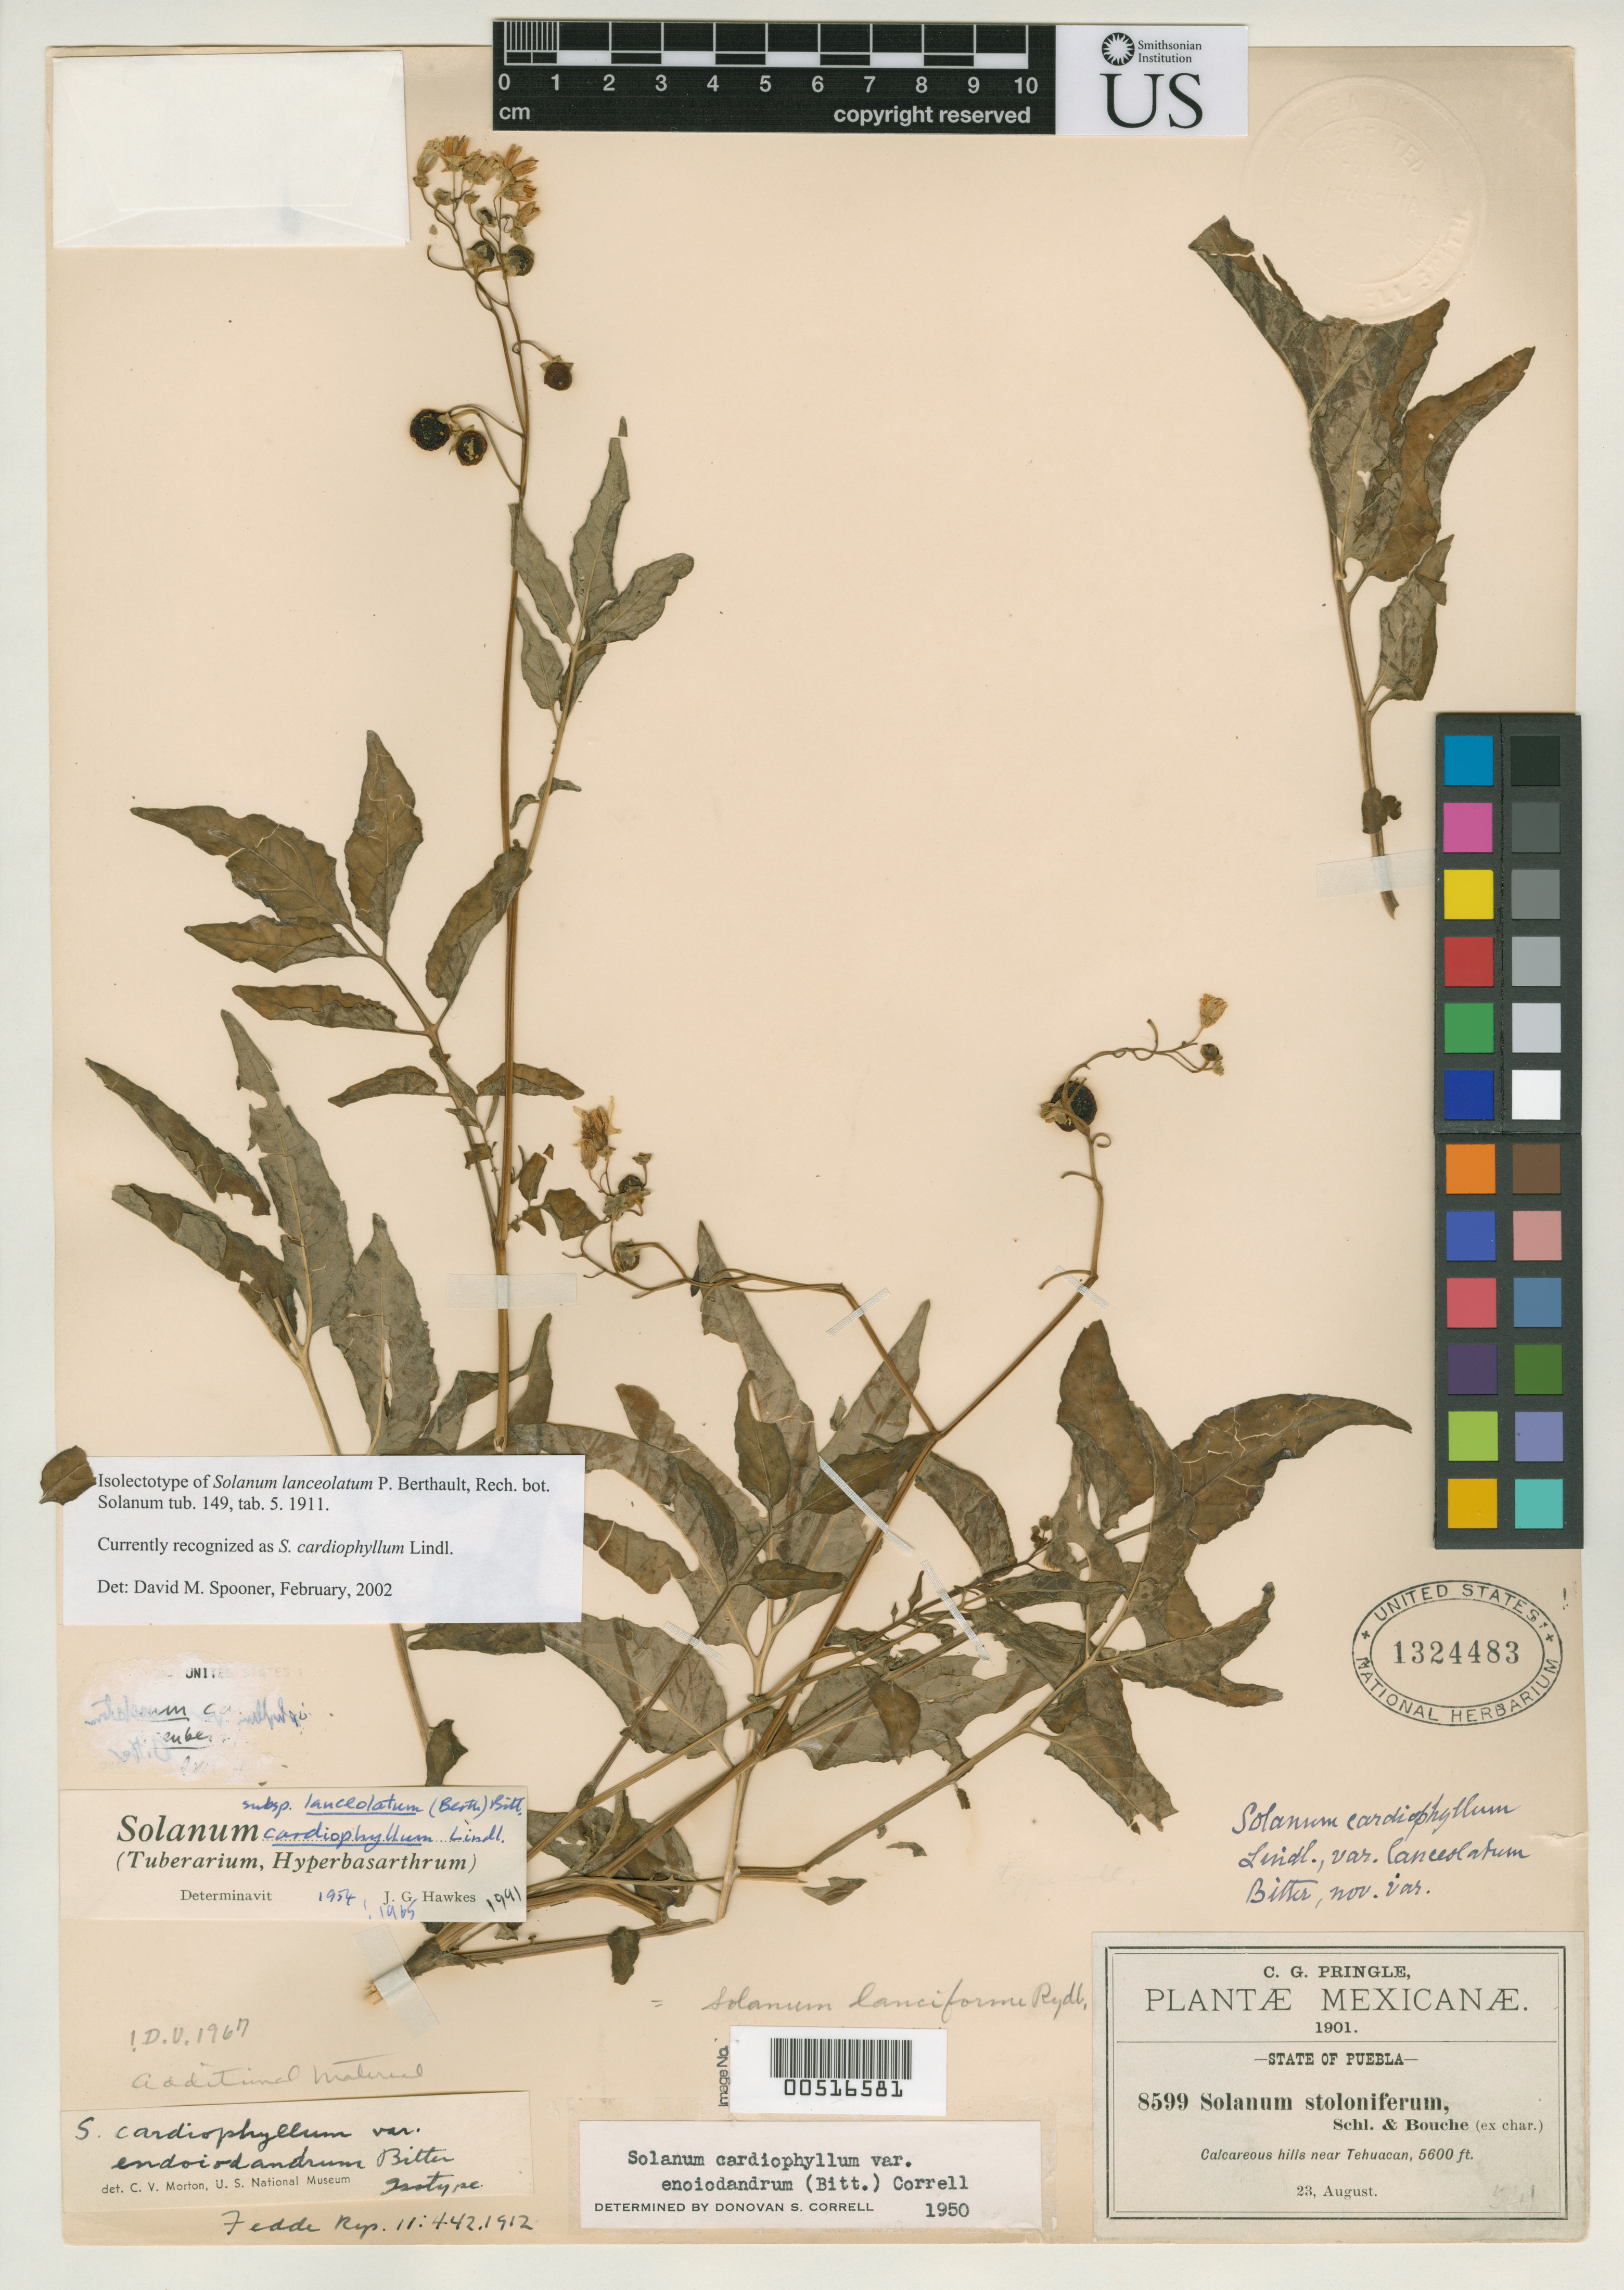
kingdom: Plantae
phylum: Tracheophyta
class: Magnoliopsida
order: Solanales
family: Solanaceae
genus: Solanum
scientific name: Solanum lanceolatum Berthault, nom. illeg.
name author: Berthault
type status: Isolectotype; Type Collection; Isotype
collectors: C. G. Pringle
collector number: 8599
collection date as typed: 23 Aug 1901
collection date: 1901-08-23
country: Mexico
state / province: Puebla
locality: Calcareous hills near Tehuacan.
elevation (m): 1707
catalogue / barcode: US 1324483